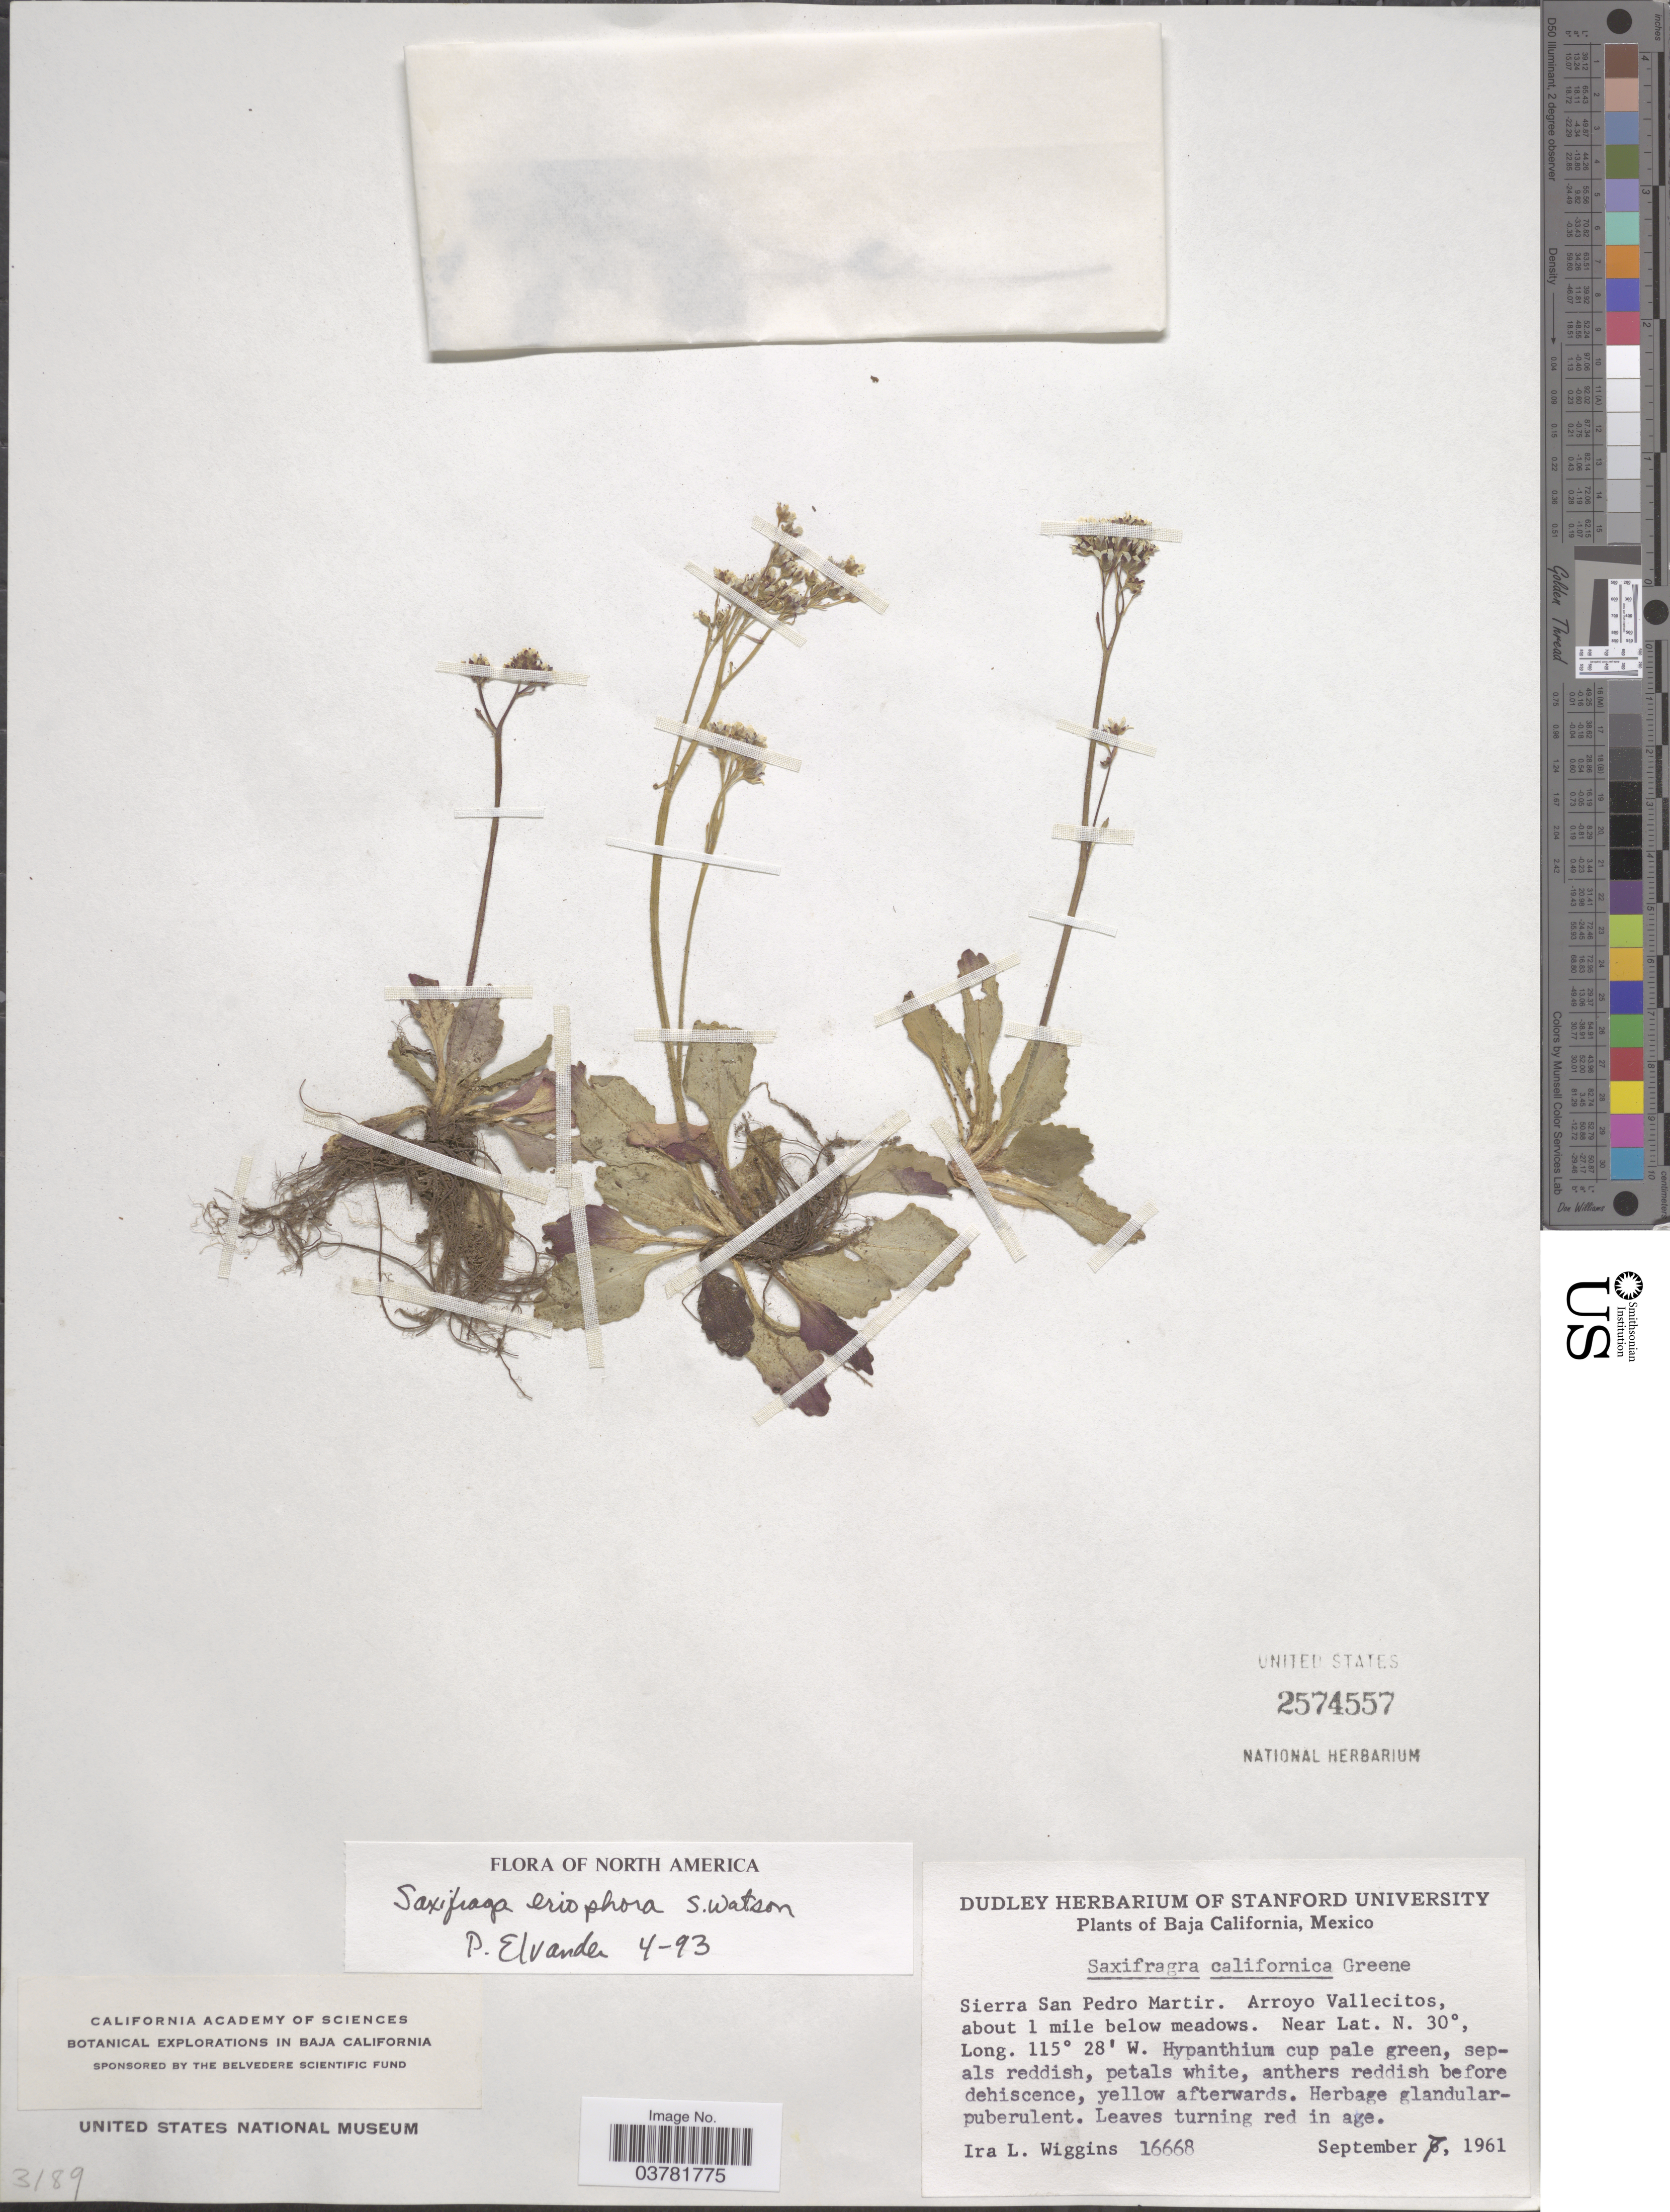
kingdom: Plantae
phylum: Tracheophyta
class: Magnoliopsida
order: Saxifragales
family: Saxifragaceae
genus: Micranthes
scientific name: Micranthes eriophora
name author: (S. Watson) Small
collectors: I. L. Wiggins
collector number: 16668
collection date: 1961-09-07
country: Mexico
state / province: Baja California Norte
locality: Sierra San Pedro Martir. Arroyo Vallecitos, about 1 mile below meadows.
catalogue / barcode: US 2574557